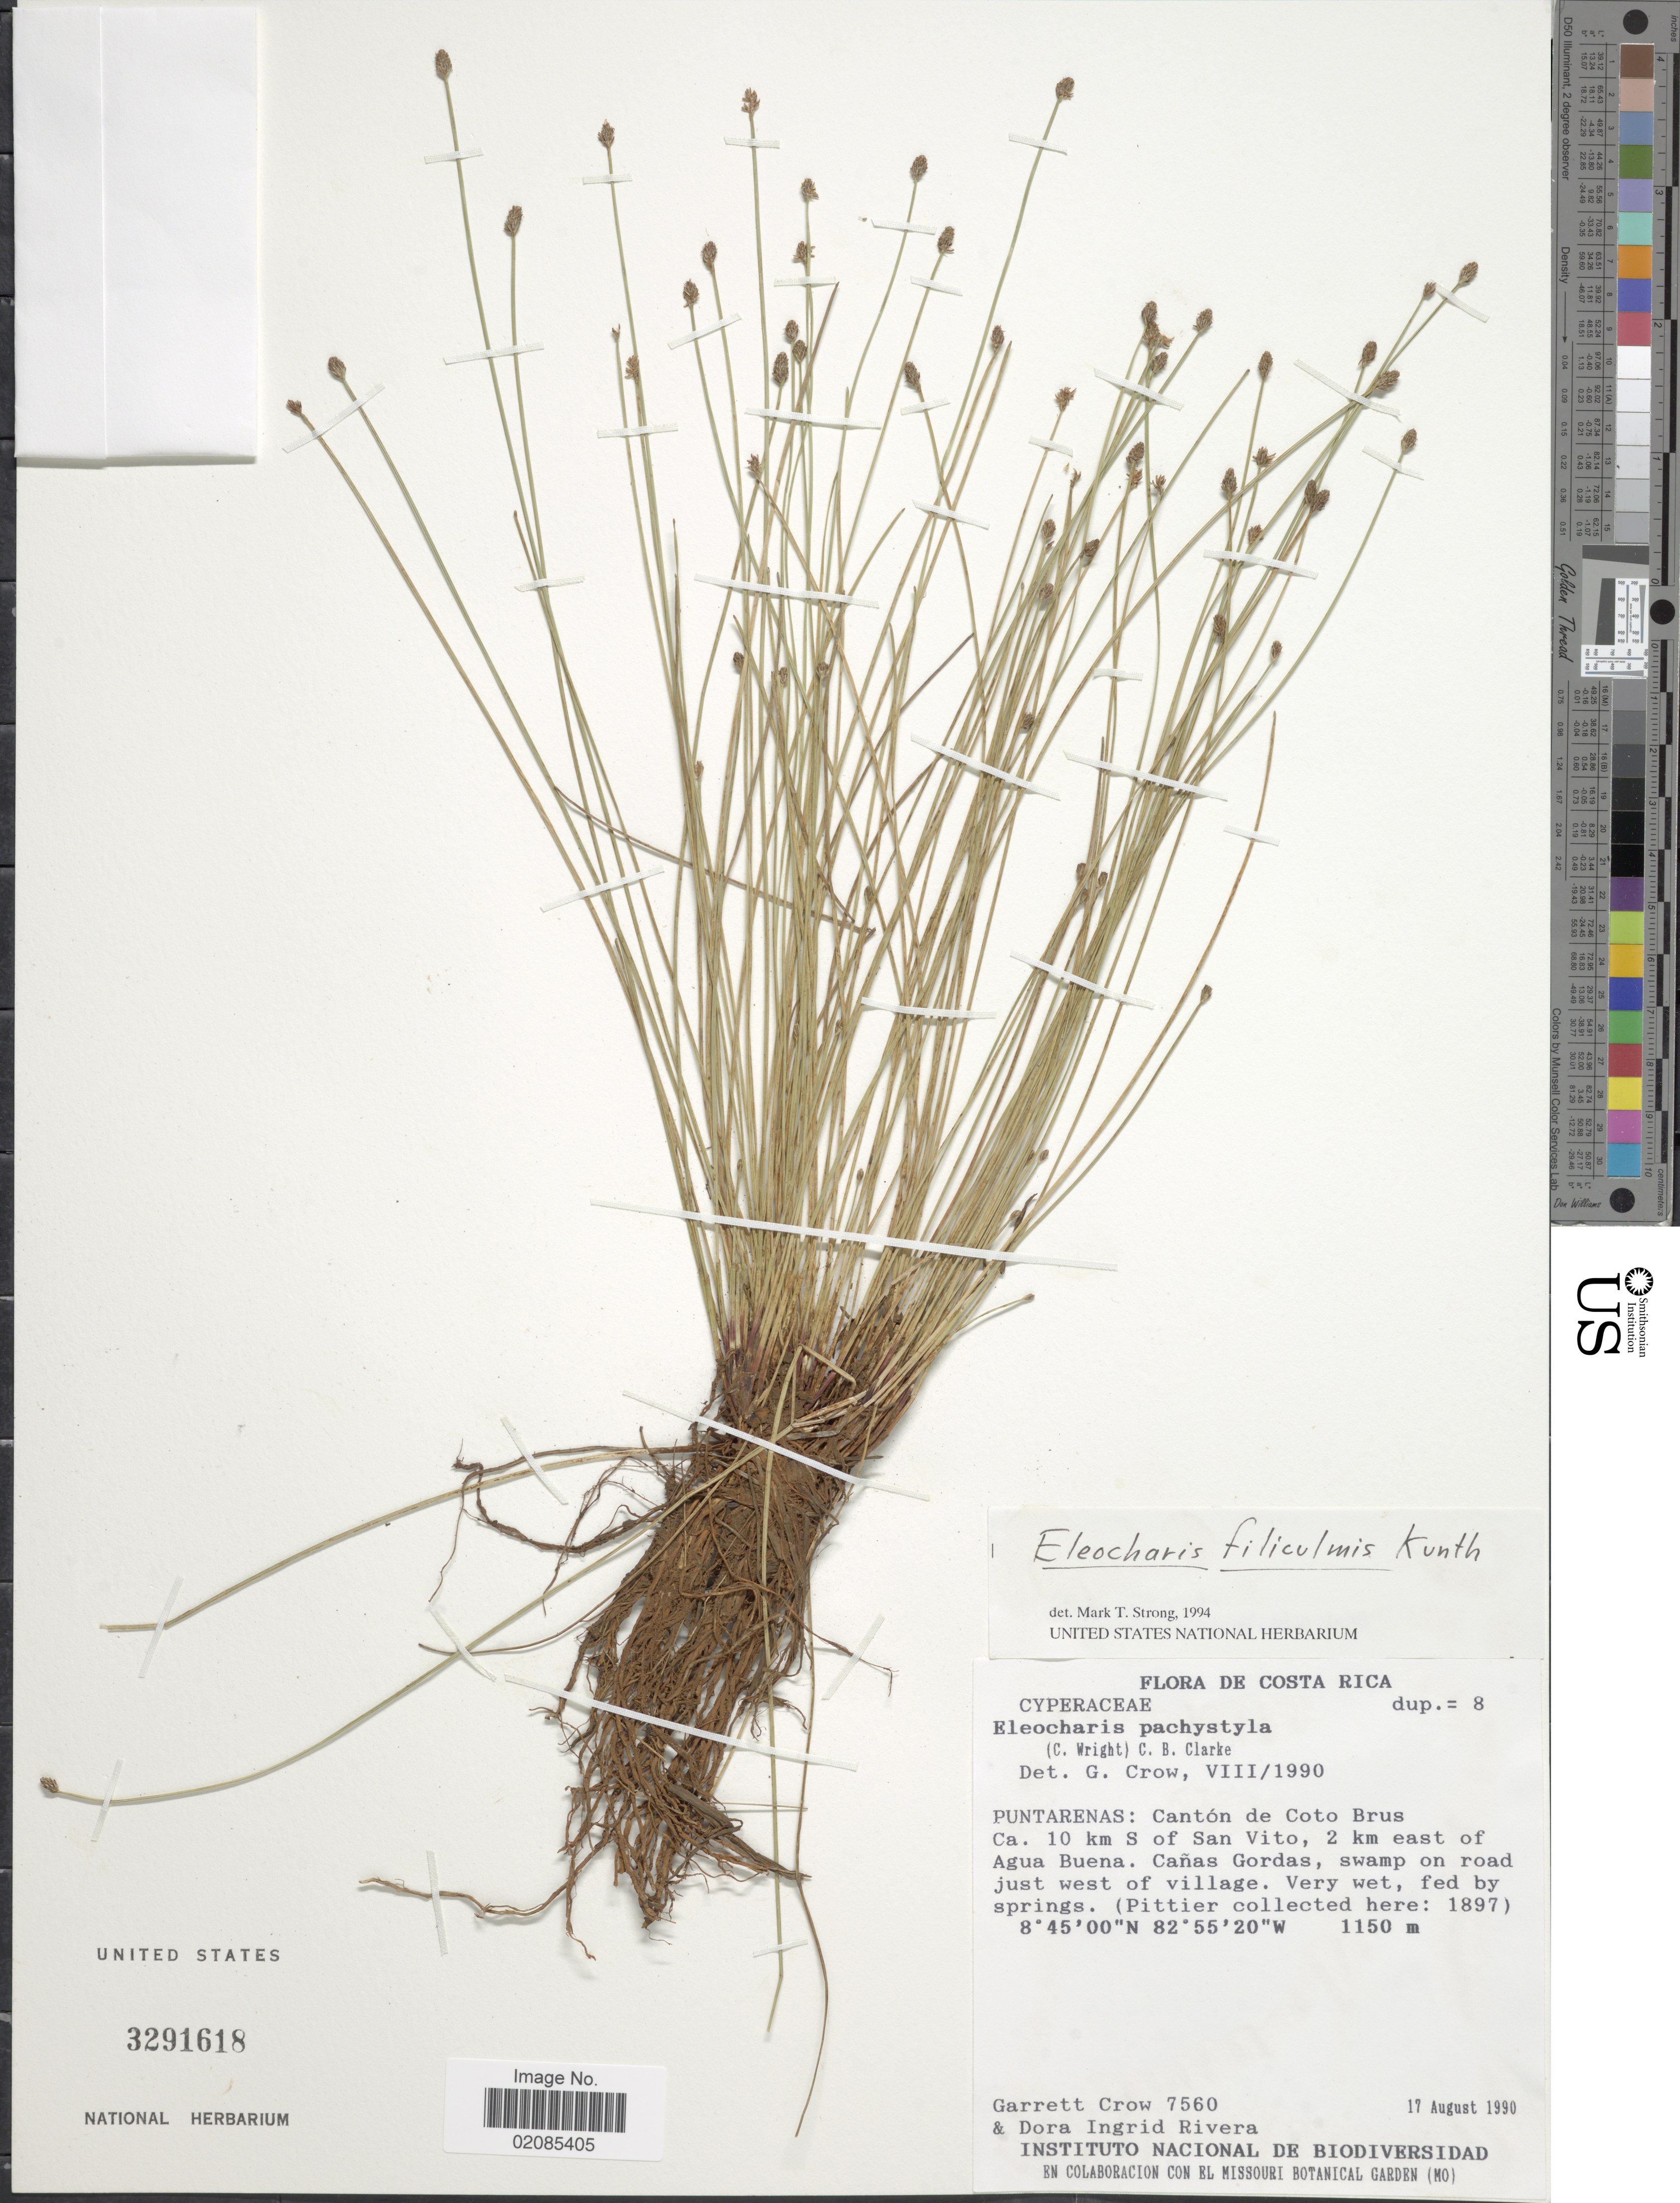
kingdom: Plantae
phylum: Tracheophyta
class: Liliopsida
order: Poales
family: Cyperaceae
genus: Eleocharis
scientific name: Eleocharis filiculmis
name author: Kunth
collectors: G. E. Crow & D. I. Rivera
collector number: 7560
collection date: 1990-08-17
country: Costa Rica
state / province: Puntarenas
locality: Canton de Coto Brus. Ca. 10 km S of San Vito, 2 km east of Agua Buena, Canas Gordas, swamp on road just west of village.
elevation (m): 1150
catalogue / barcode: US 3291618